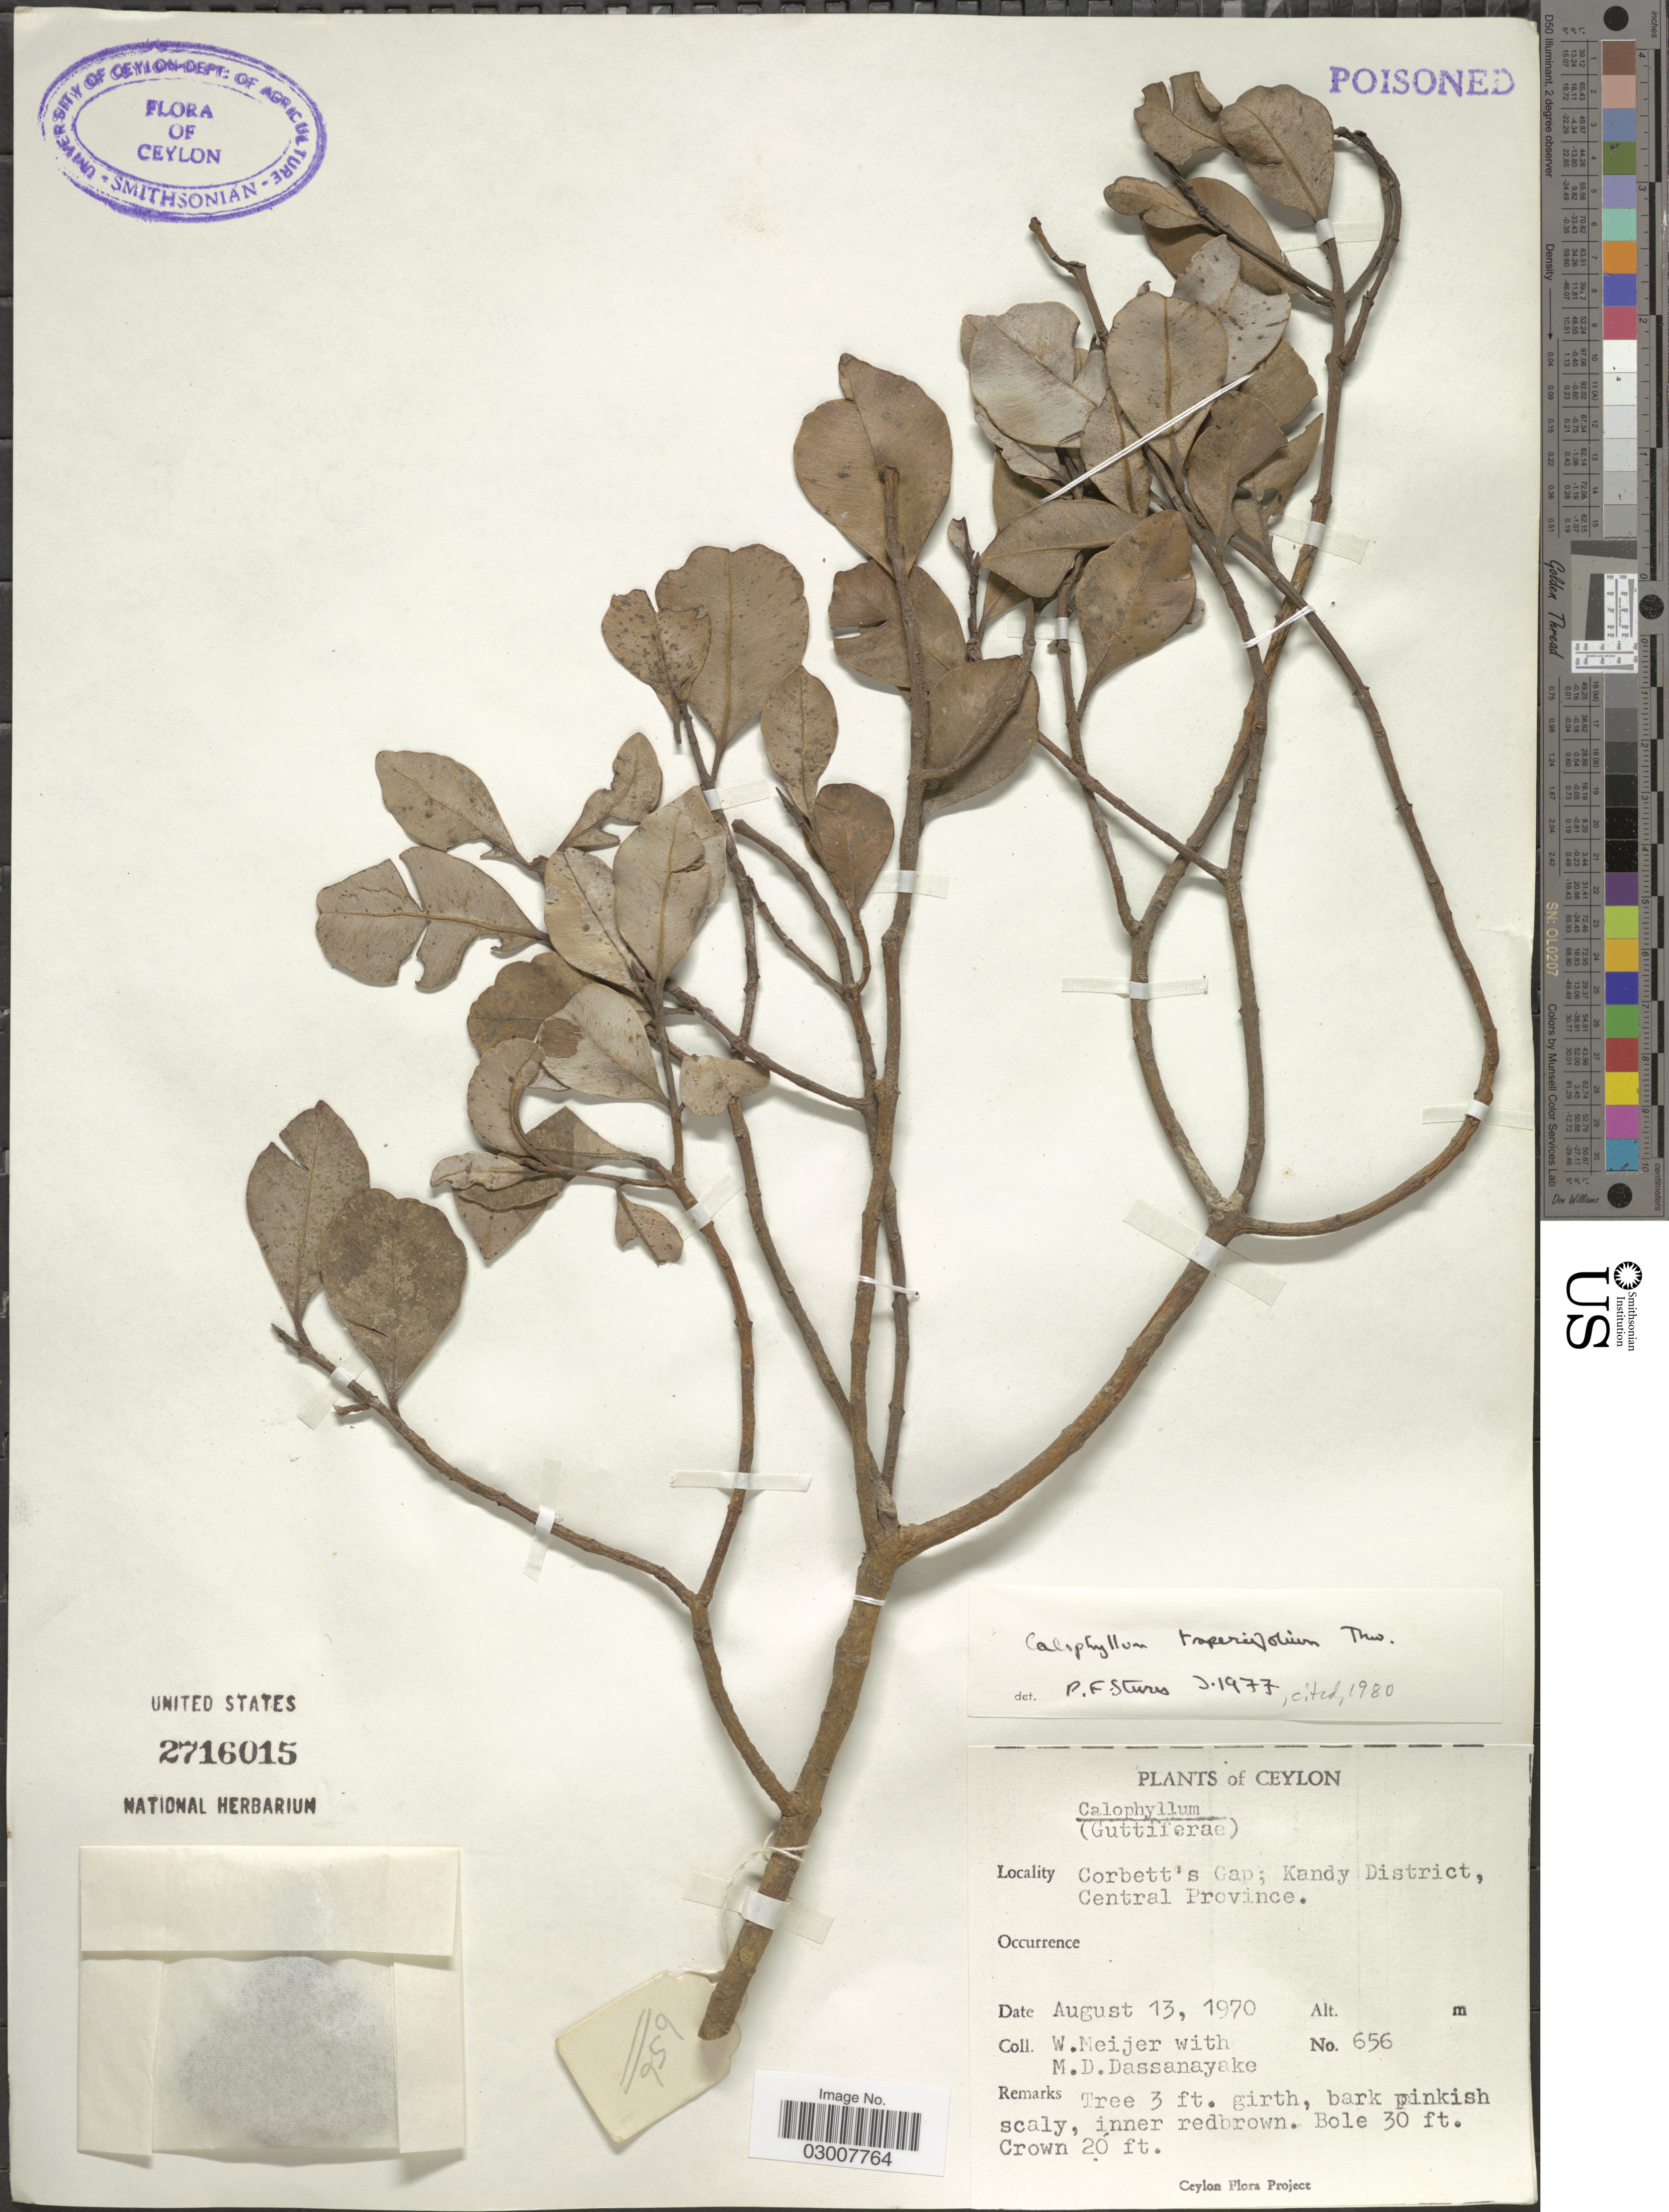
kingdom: Plantae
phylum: Tracheophyta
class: Magnoliopsida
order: Malpighiales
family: Calophyllaceae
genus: Calophyllum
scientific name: Calophyllum trapezifolium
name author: Thwaites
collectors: W. Meijer & M. D. Dassanayake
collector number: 656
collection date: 1970-08-13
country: Sri Lanka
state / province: Central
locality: Ceylon. Corbett's Gap; Kandy District.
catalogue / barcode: US 2716015